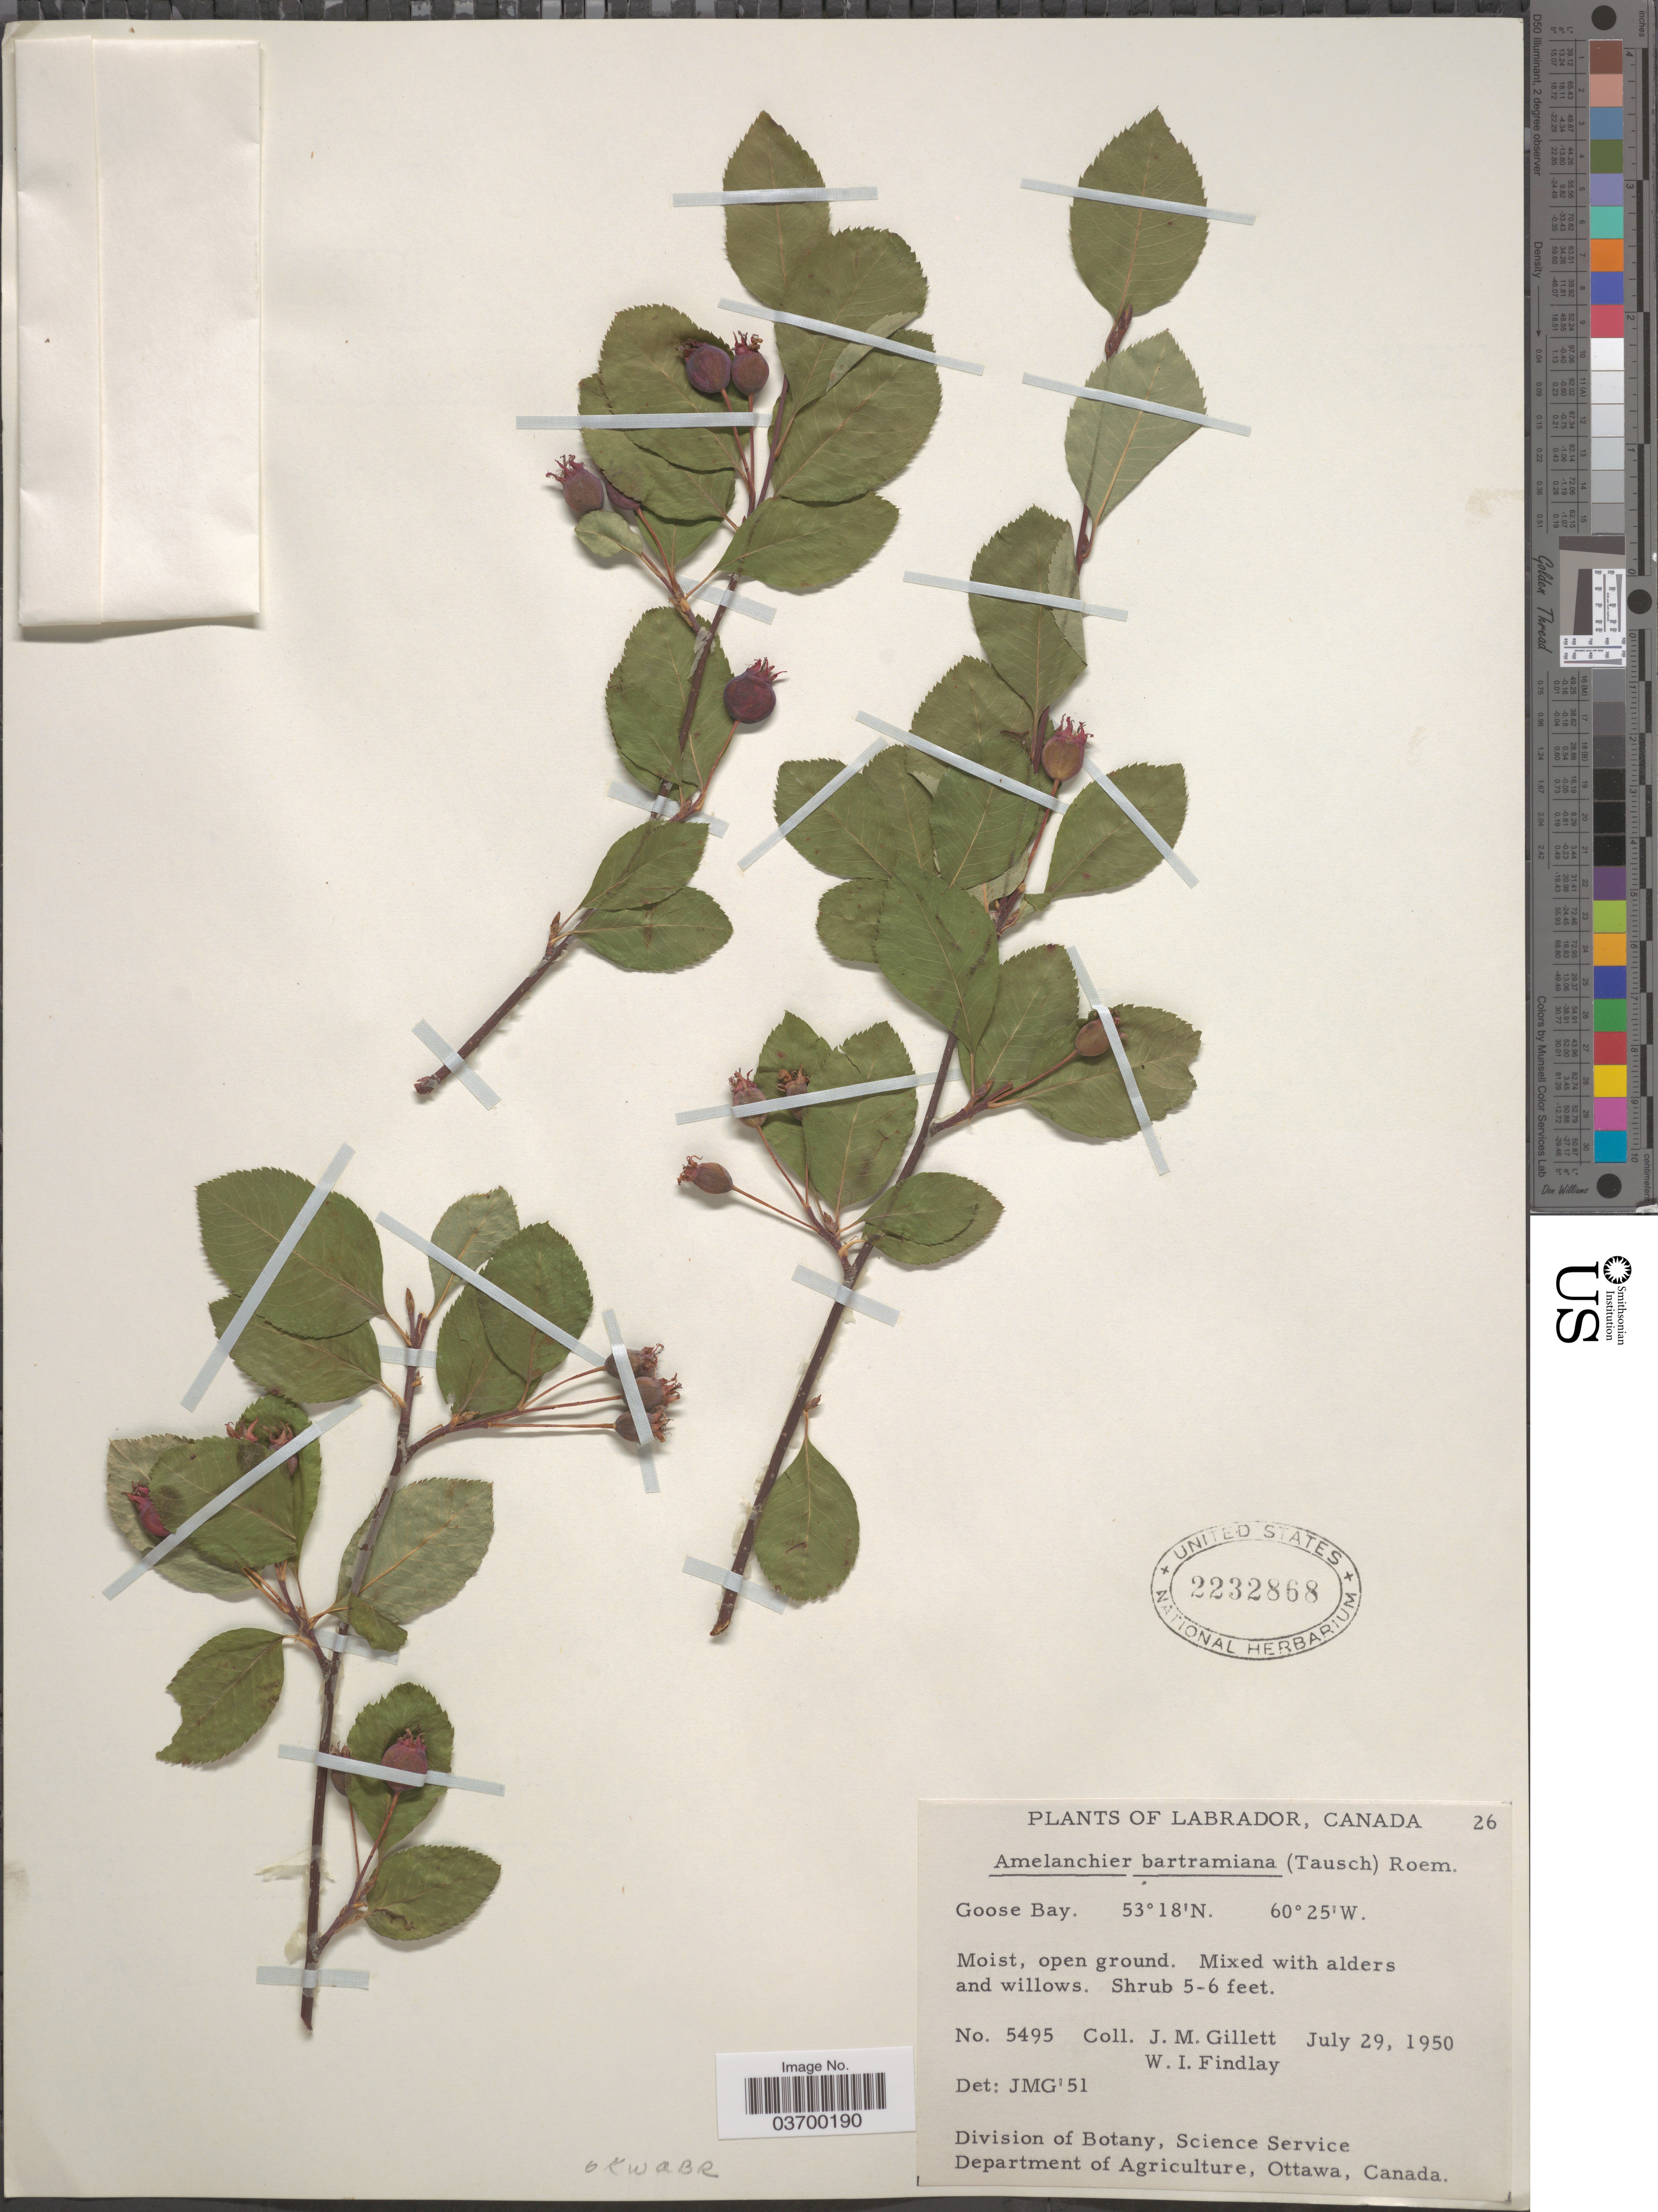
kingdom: Plantae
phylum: Tracheophyta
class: Magnoliopsida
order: Rosales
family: Rosaceae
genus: Amelanchier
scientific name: Amelanchier bartramiana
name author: (Tausch) M. Roem.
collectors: J. M. Gillet & W. Findlay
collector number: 5495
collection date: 1950-07-29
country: Canada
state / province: Newfoundland and Labrador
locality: Labrador. Goose Bay.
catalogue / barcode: US 2232868